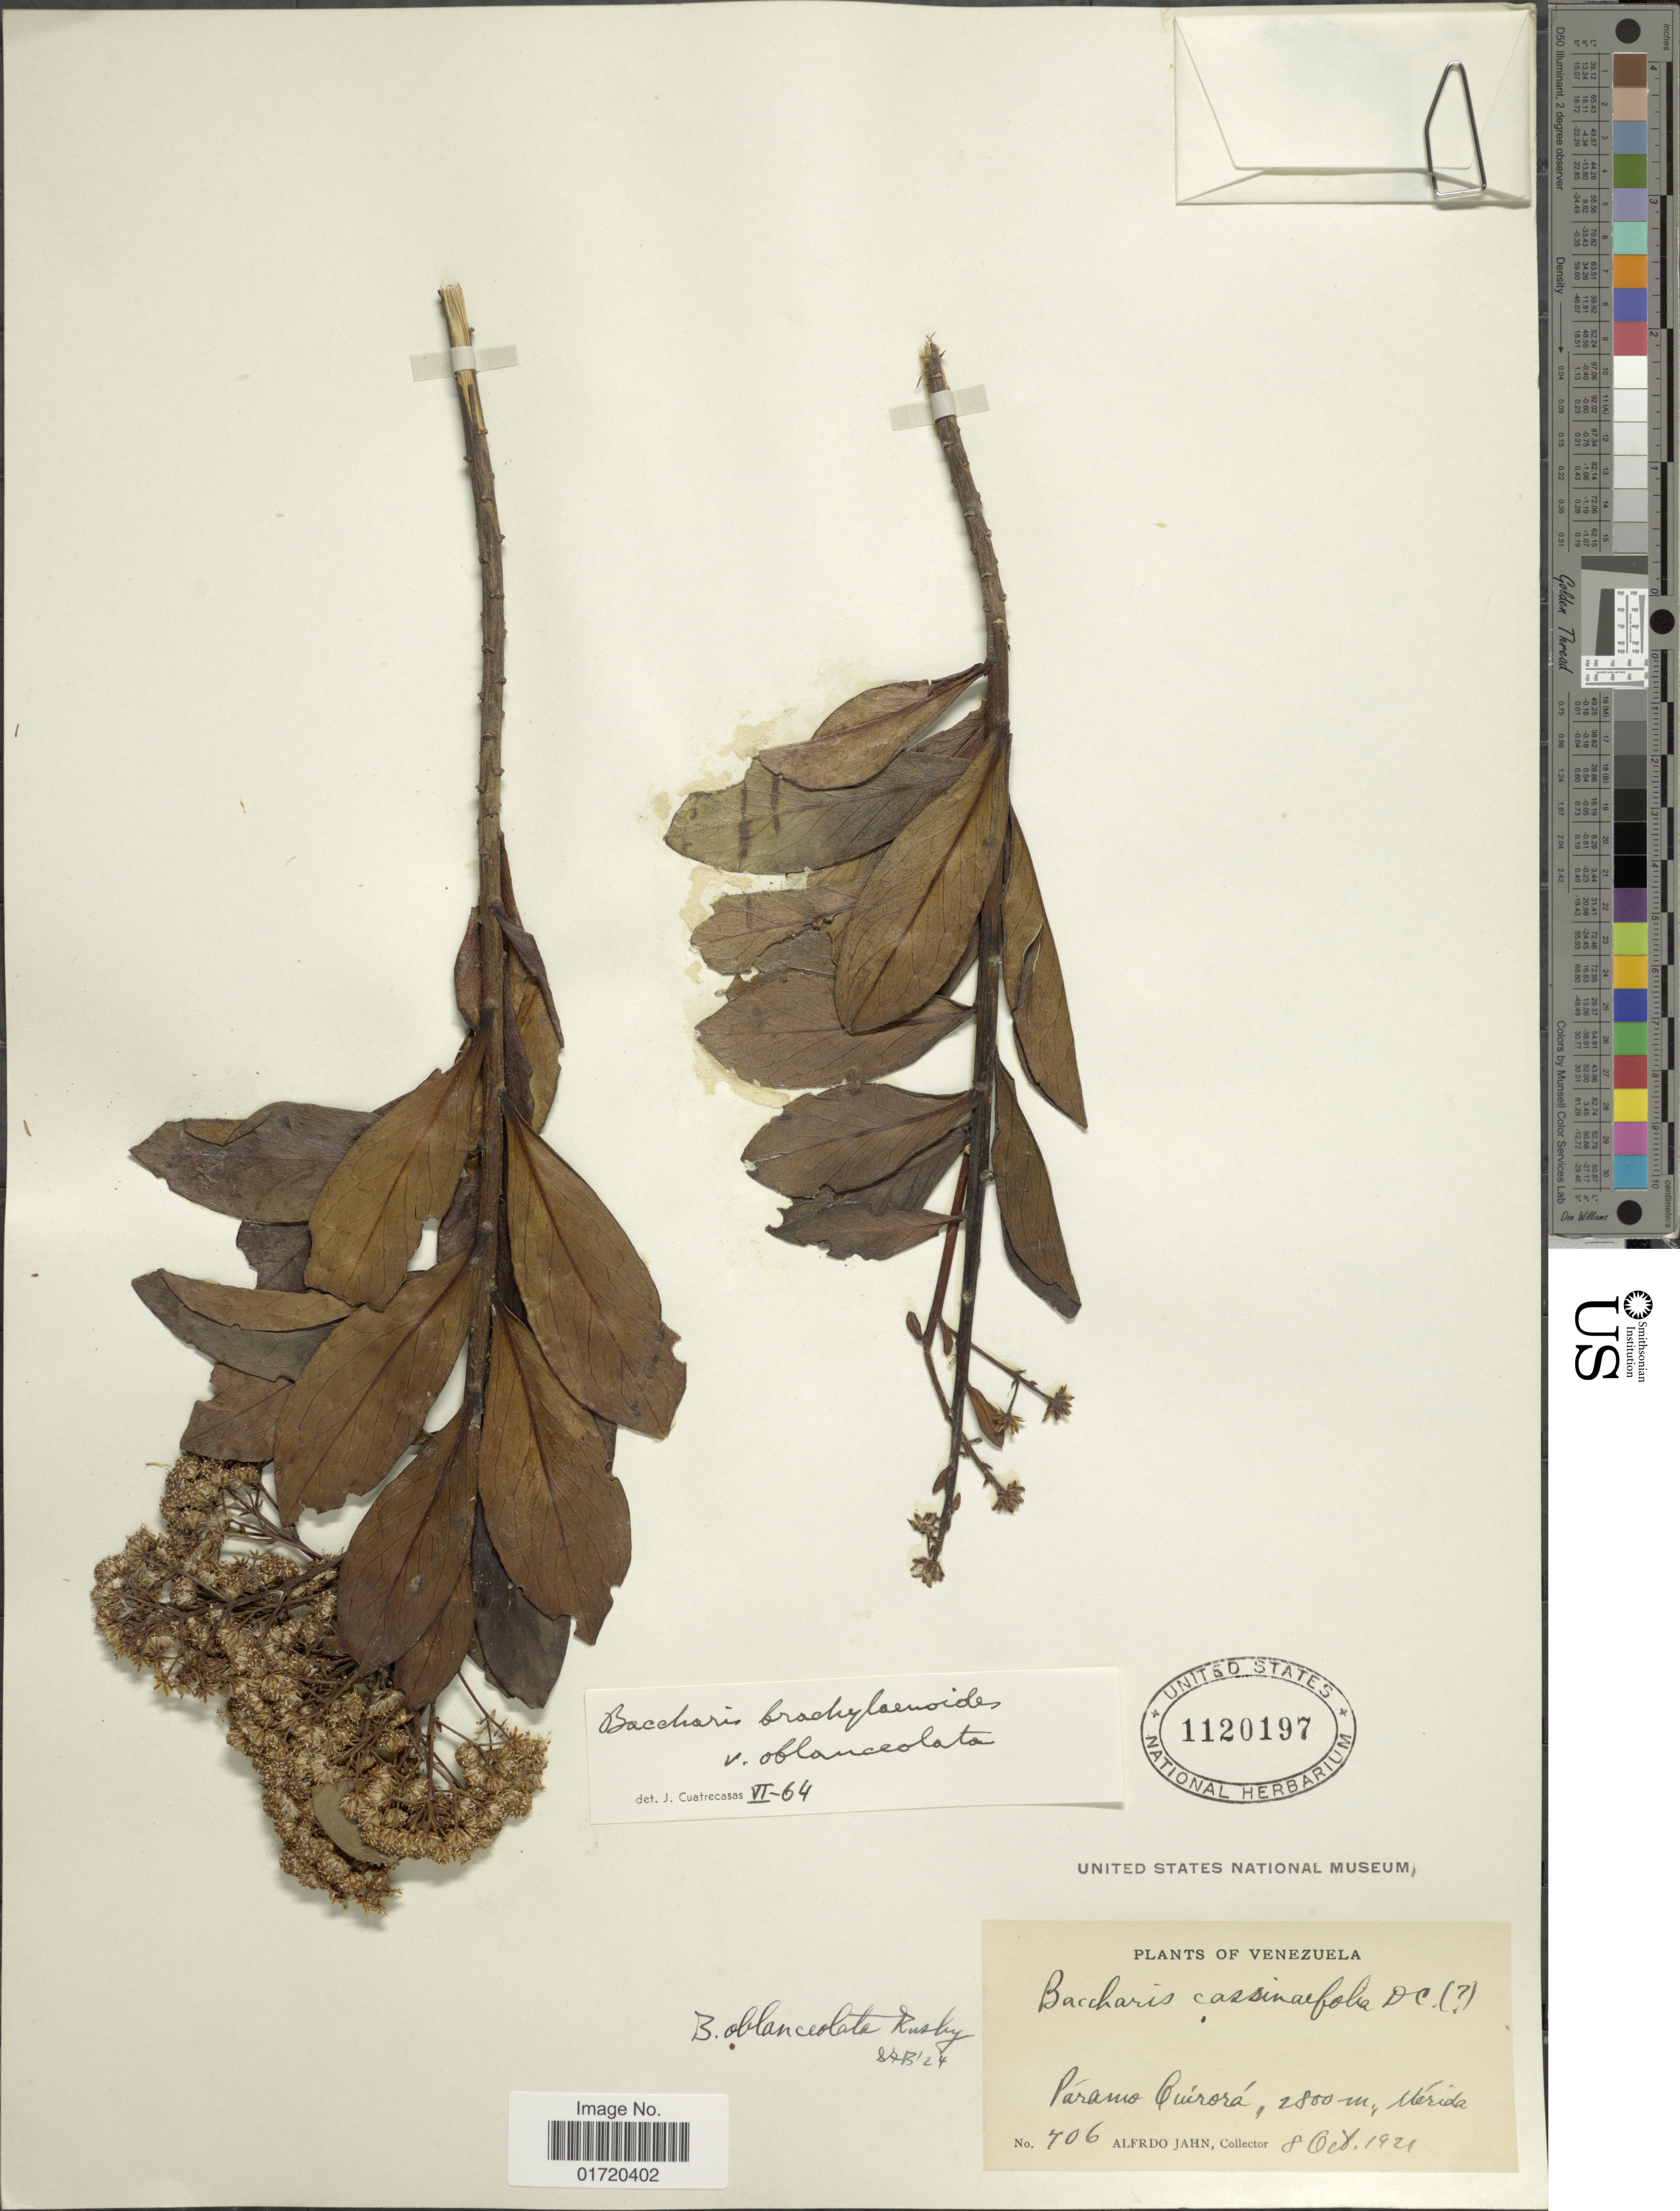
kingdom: Plantae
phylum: Tracheophyta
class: Magnoliopsida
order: Asterales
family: Asteraceae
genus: Baccharis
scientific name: Baccharis brachylaenoides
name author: DC.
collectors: A. Jahn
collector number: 706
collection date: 1921-10-08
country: Venezuela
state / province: Mérida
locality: Paramo Quirora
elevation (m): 2800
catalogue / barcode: US 1120197